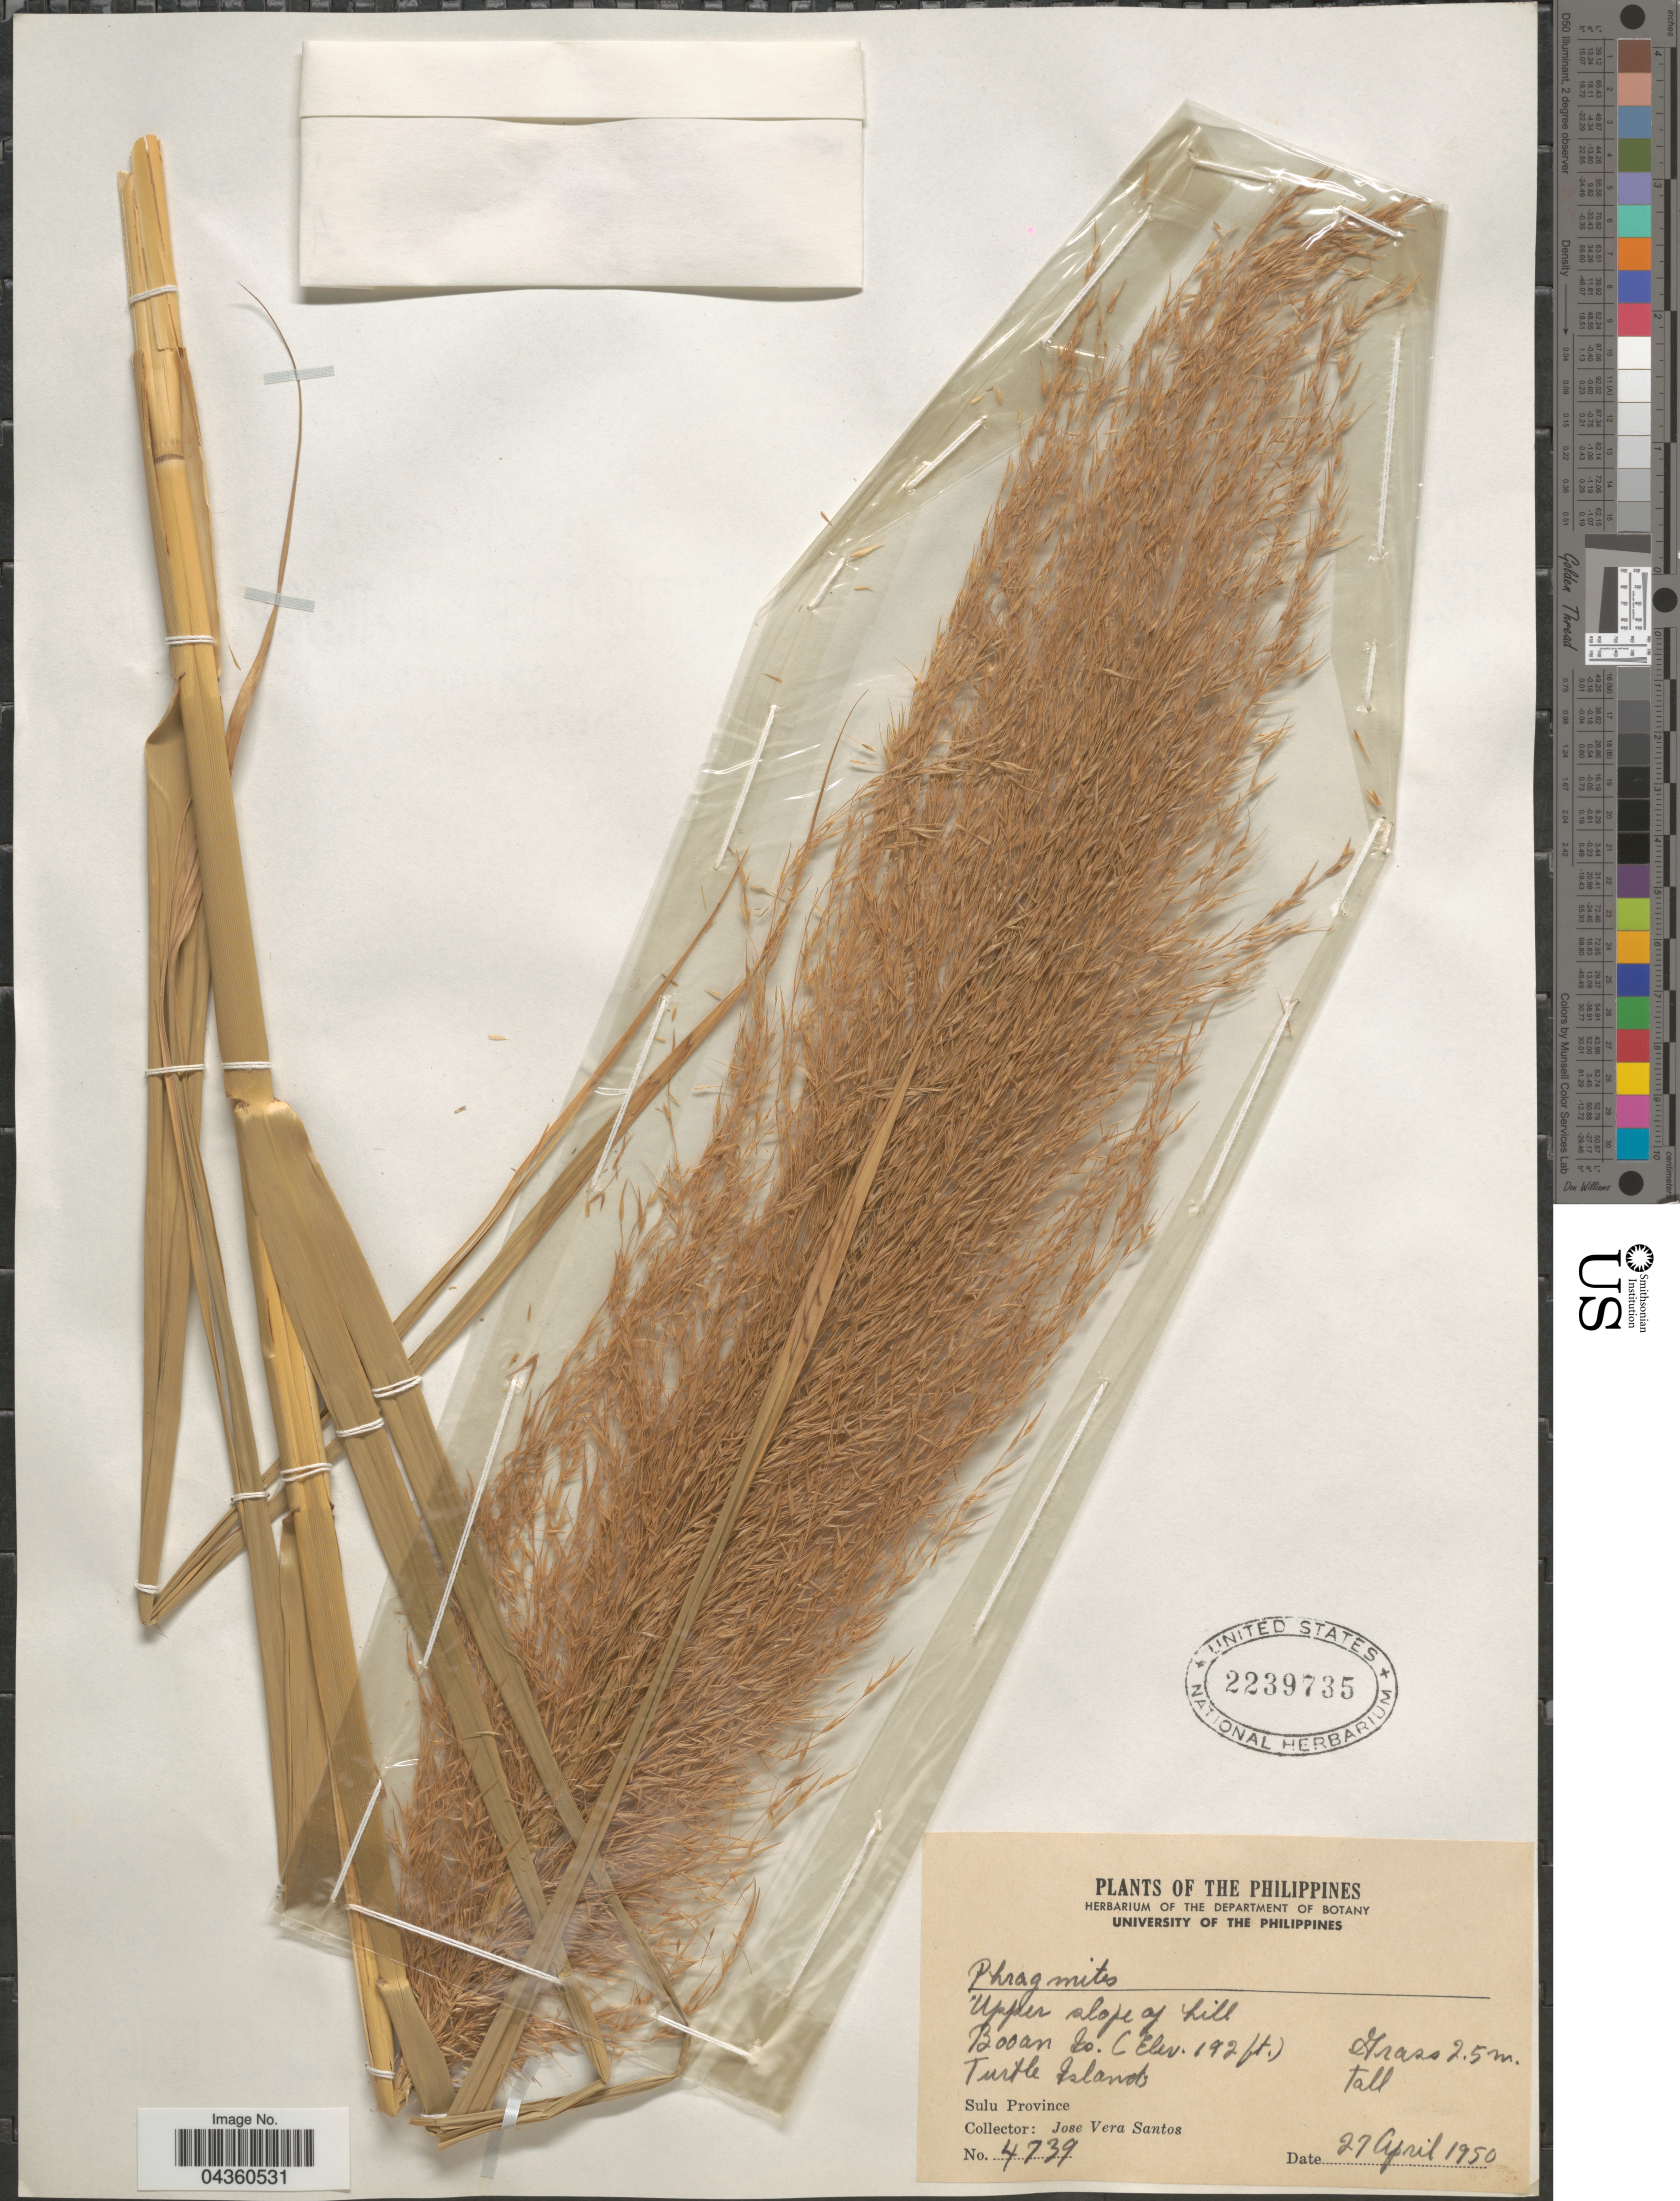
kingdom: Plantae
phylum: Tracheophyta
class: Liliopsida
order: Poales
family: Poaceae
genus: Phragmites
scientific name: Phragmites sp.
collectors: J. V. Santos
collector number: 4739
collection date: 1950-04-27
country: Philippines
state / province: Muslim Mindanao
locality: Upper slope of hill. Booan Is. Turtle Islands.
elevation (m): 59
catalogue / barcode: US 2239735